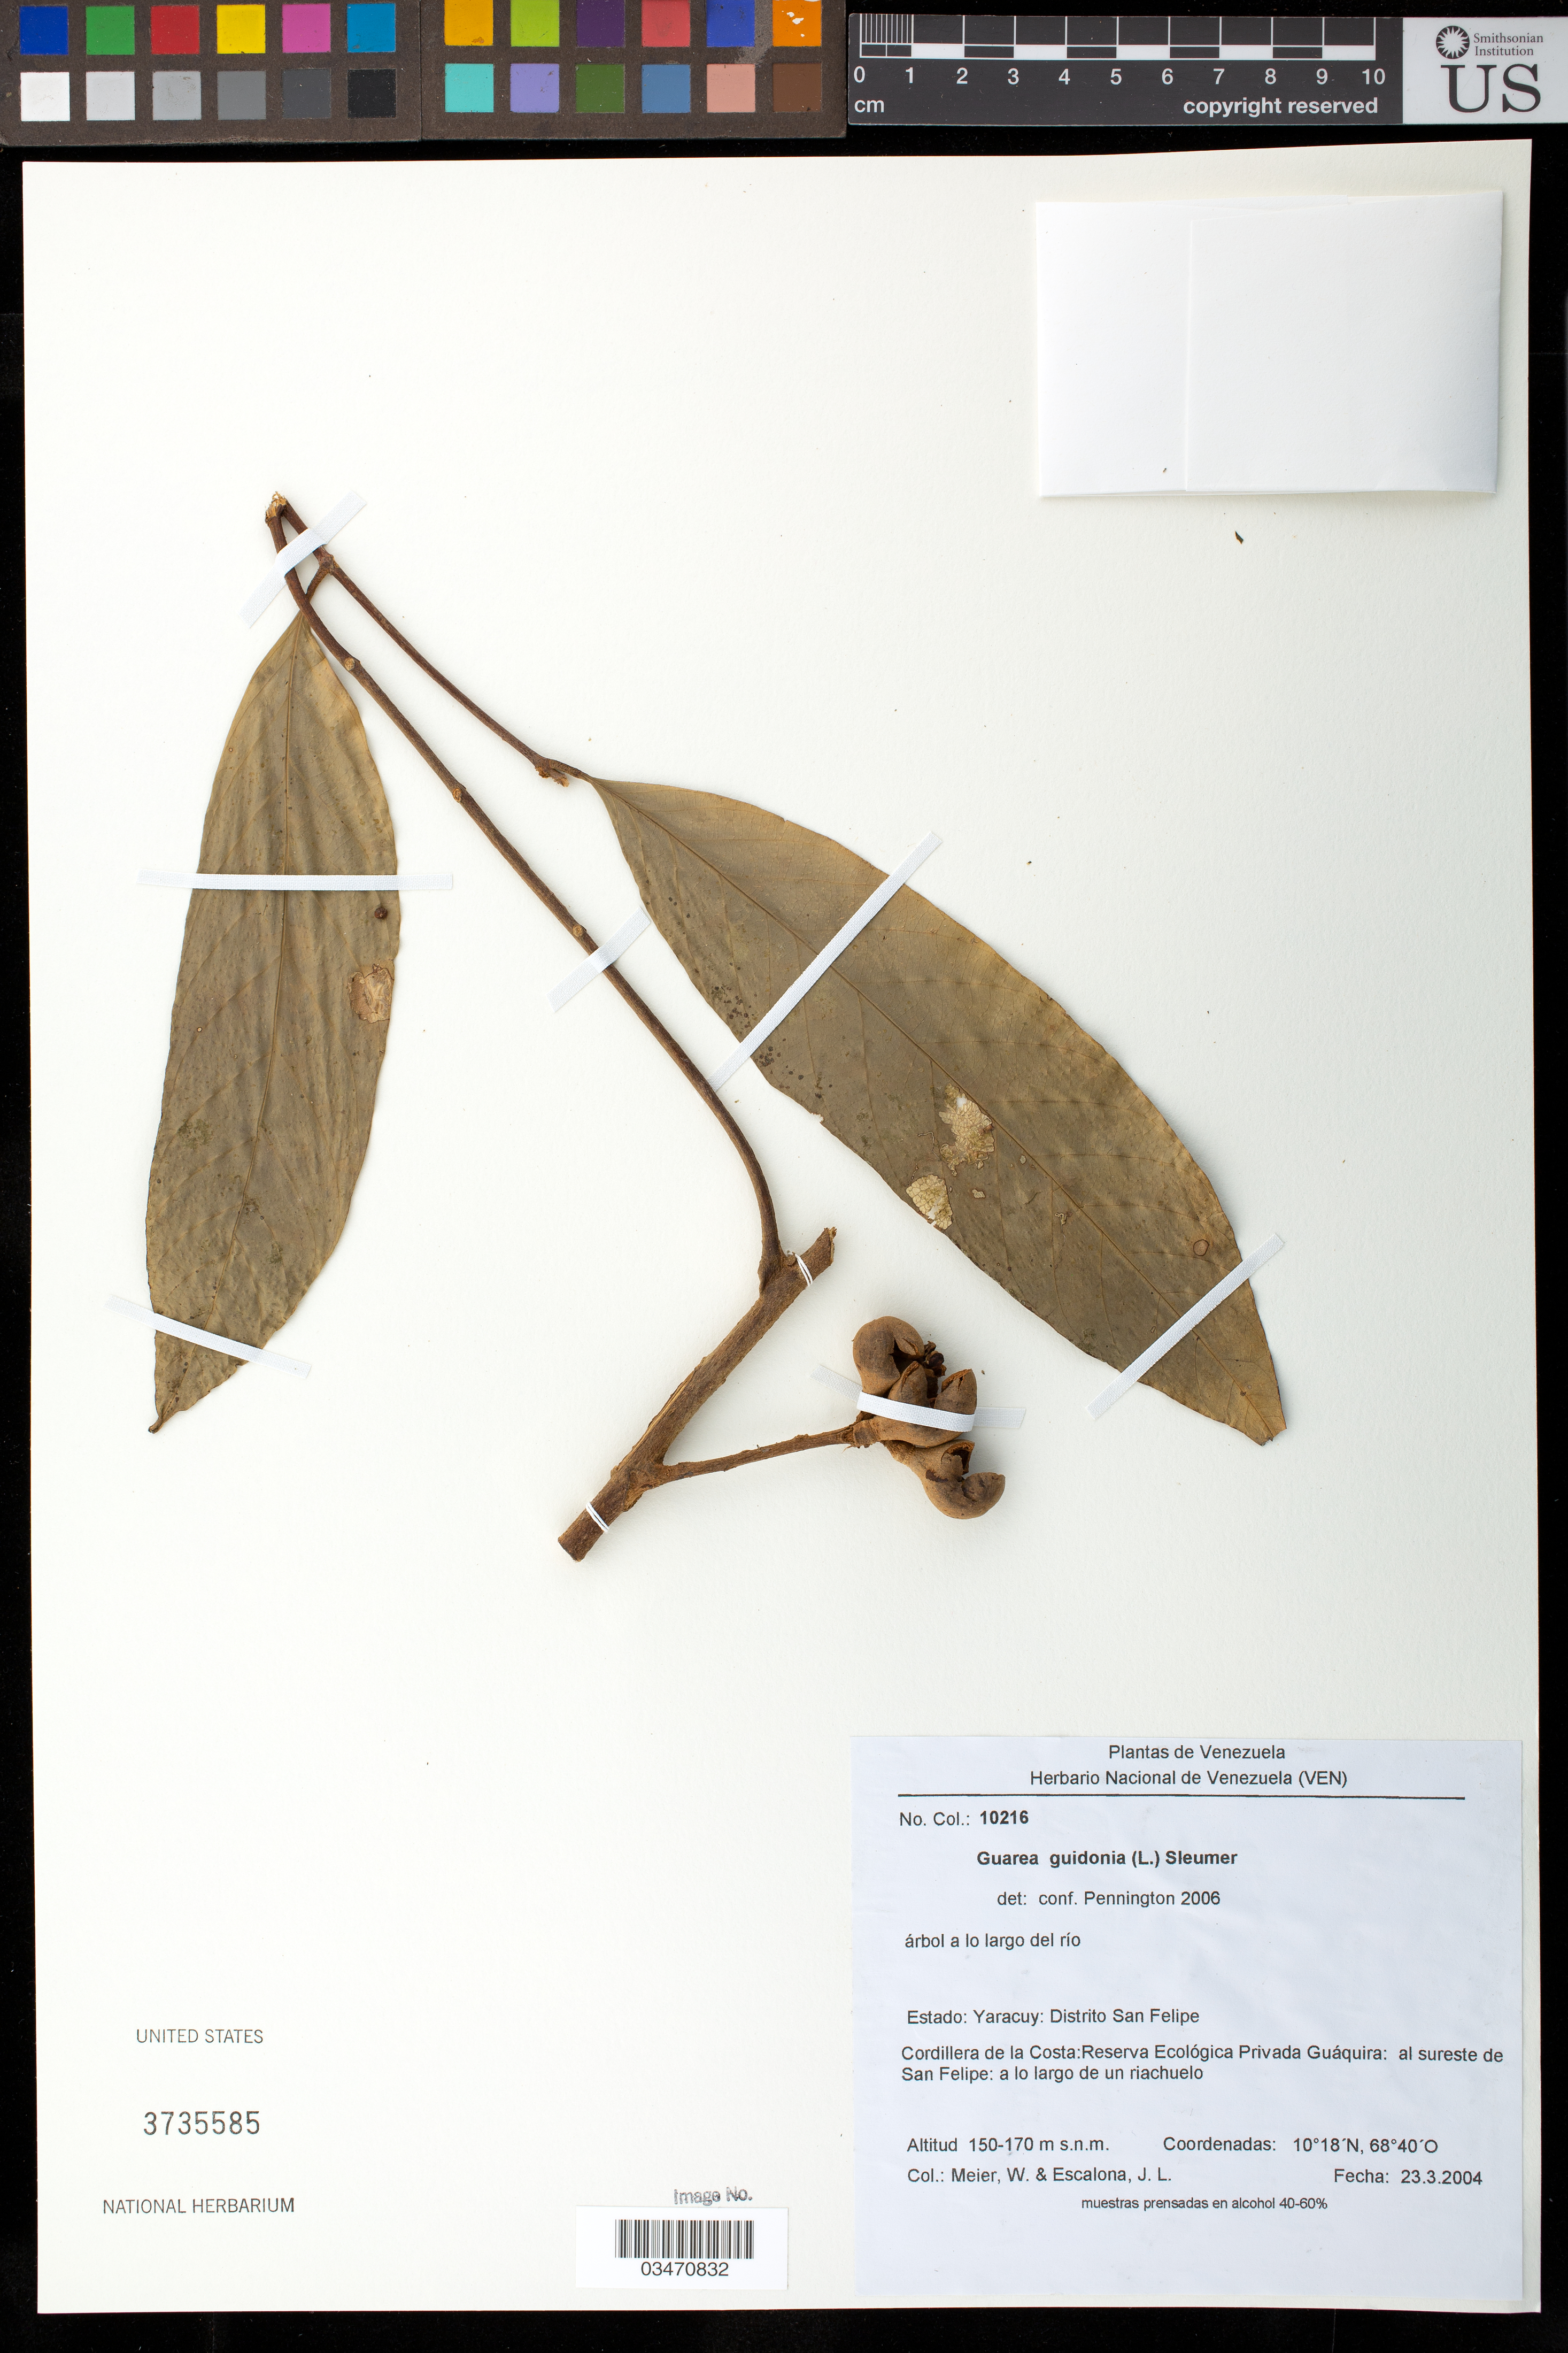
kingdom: Plantae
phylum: Tracheophyta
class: Magnoliopsida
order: Sapindales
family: Meliaceae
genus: Guarea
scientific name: Guarea guidonia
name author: (L.) Sleumer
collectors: W. Meier & J. Escalona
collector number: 10216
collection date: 2004-03-23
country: Venezuela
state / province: Yaracuy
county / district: San Felipe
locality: Cordillera de la Costa: Reserva Ecologica Privada Guaquira: al sureste de San Felipe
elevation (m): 150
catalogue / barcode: US 3735585